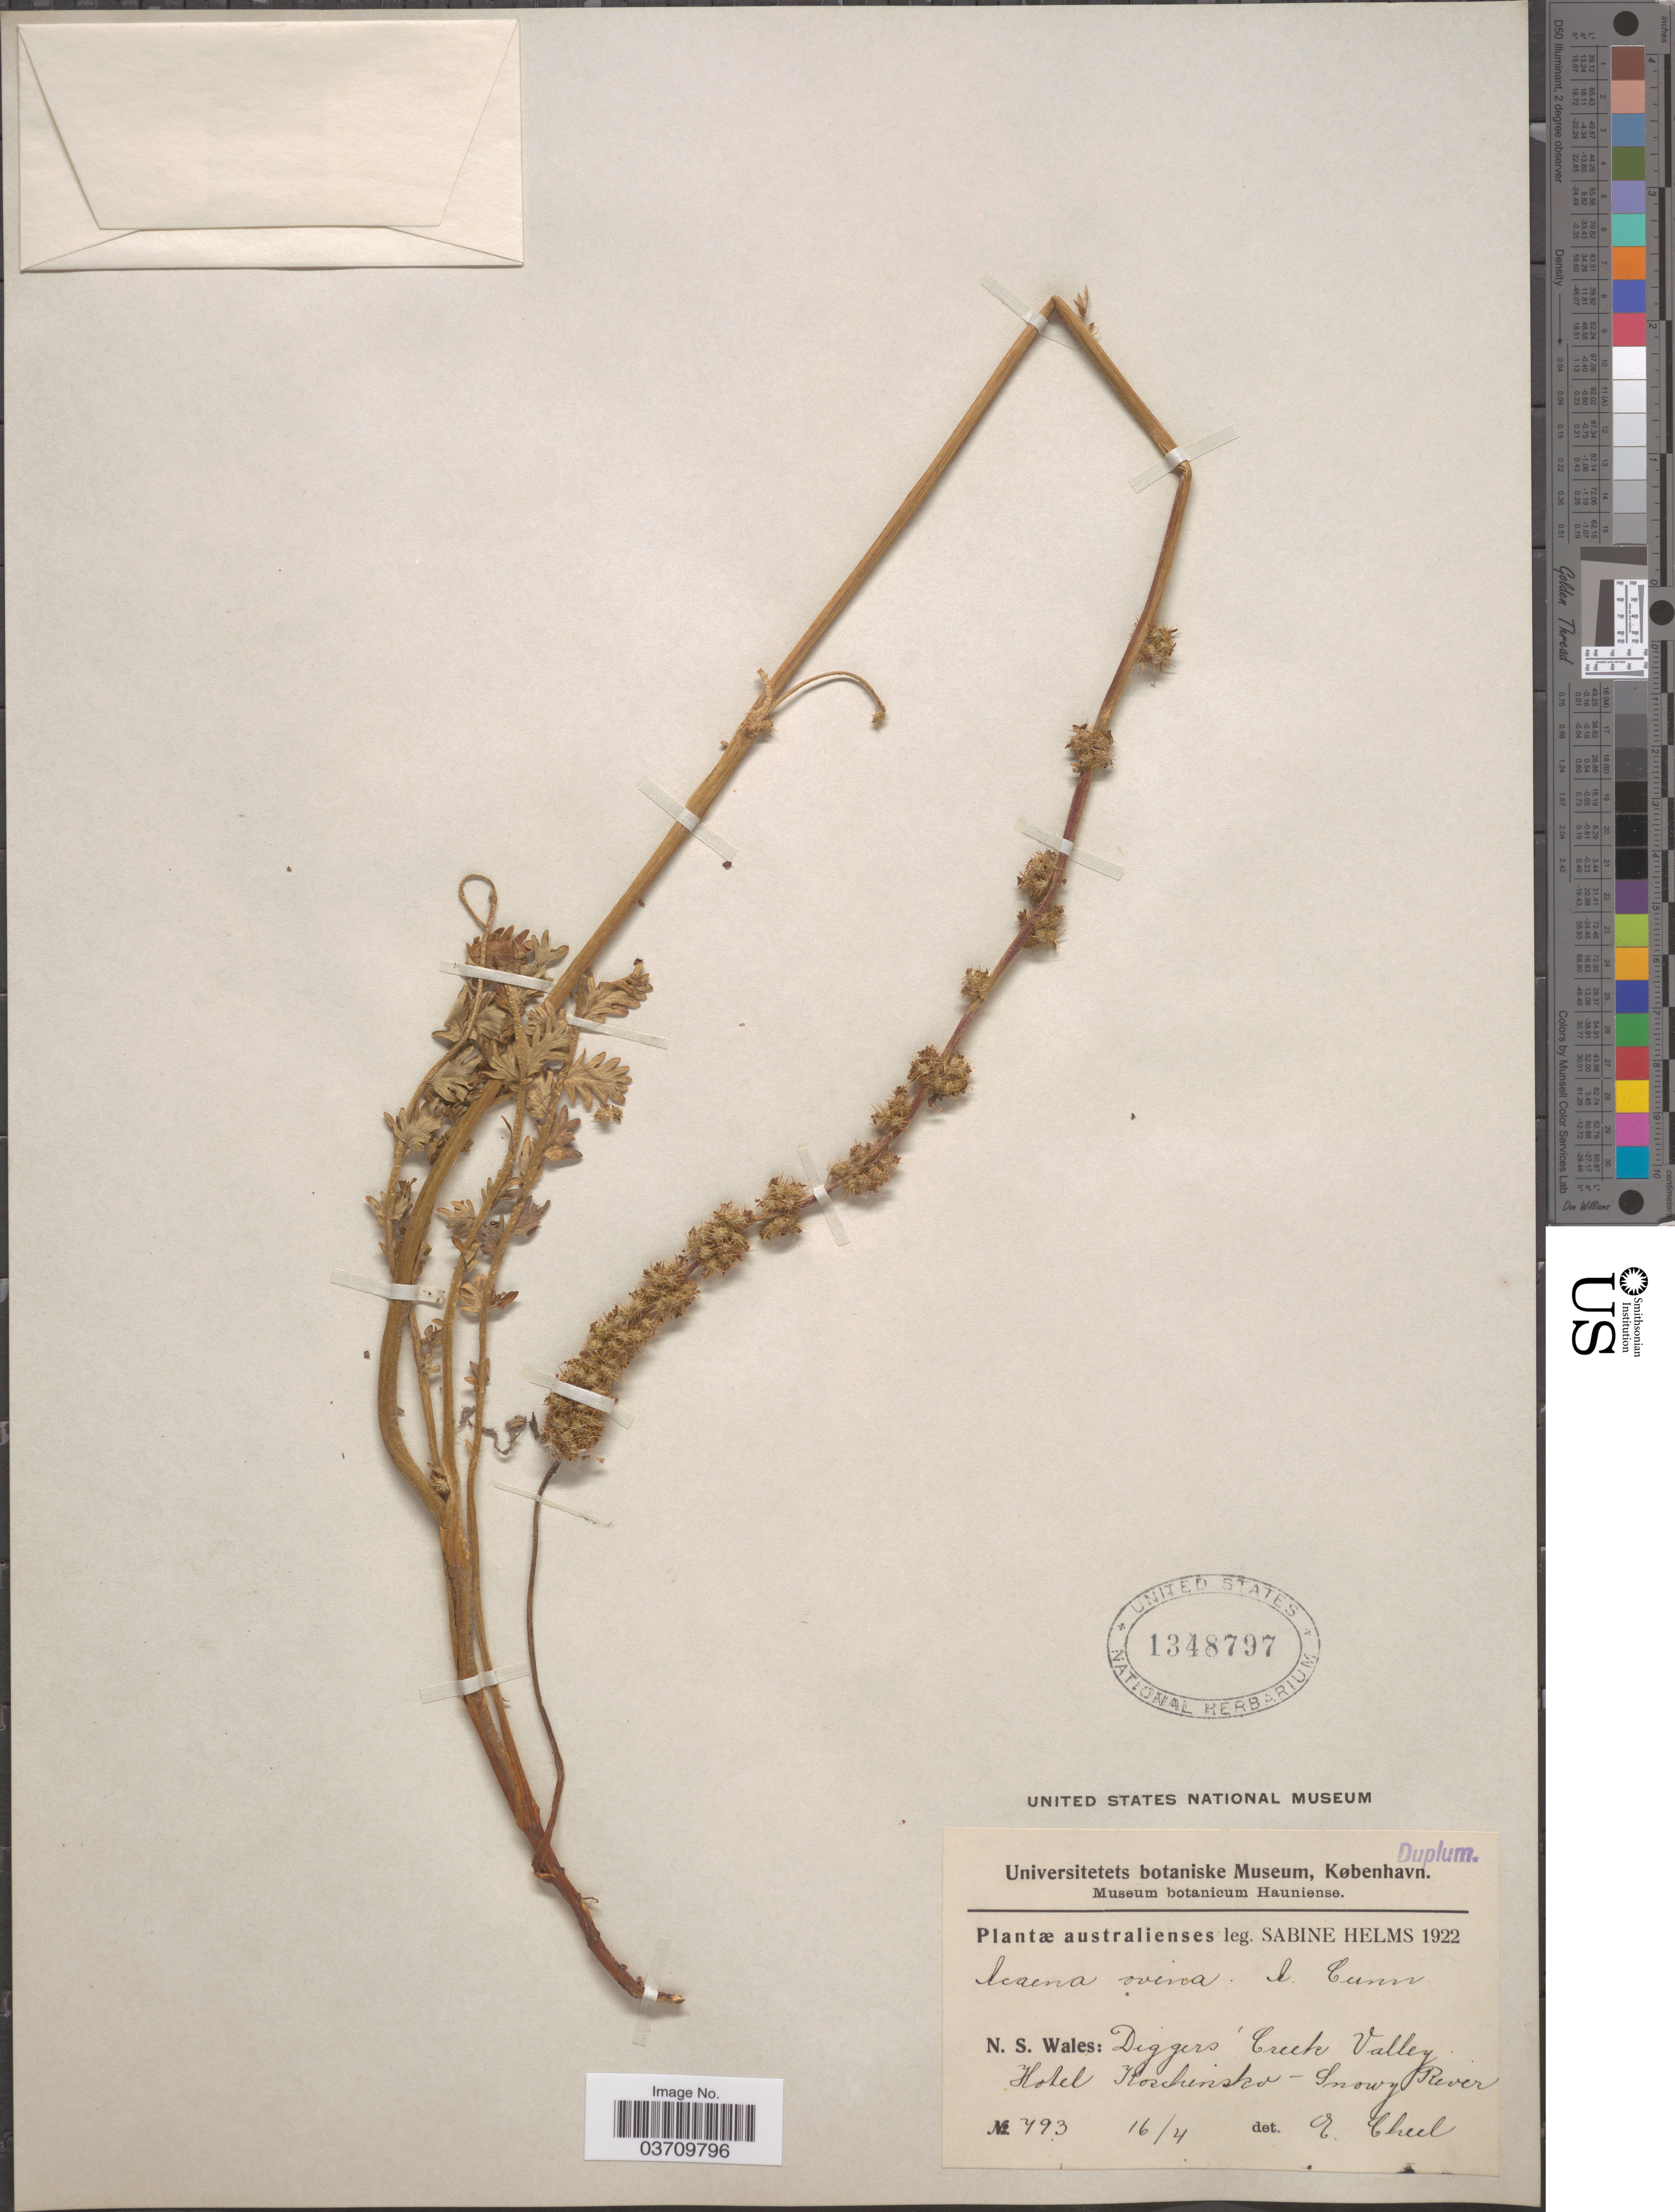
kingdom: Plantae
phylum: Tracheophyta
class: Magnoliopsida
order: Rosales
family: Rosaceae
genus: Acaena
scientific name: Acaena ovina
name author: A. Cunn.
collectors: S. Helms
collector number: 793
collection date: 1922-04-16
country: Australia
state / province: New South Wales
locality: Digger's Creek Valley. Hotel Koschinsko-Snowy River.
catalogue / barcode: US 1348797